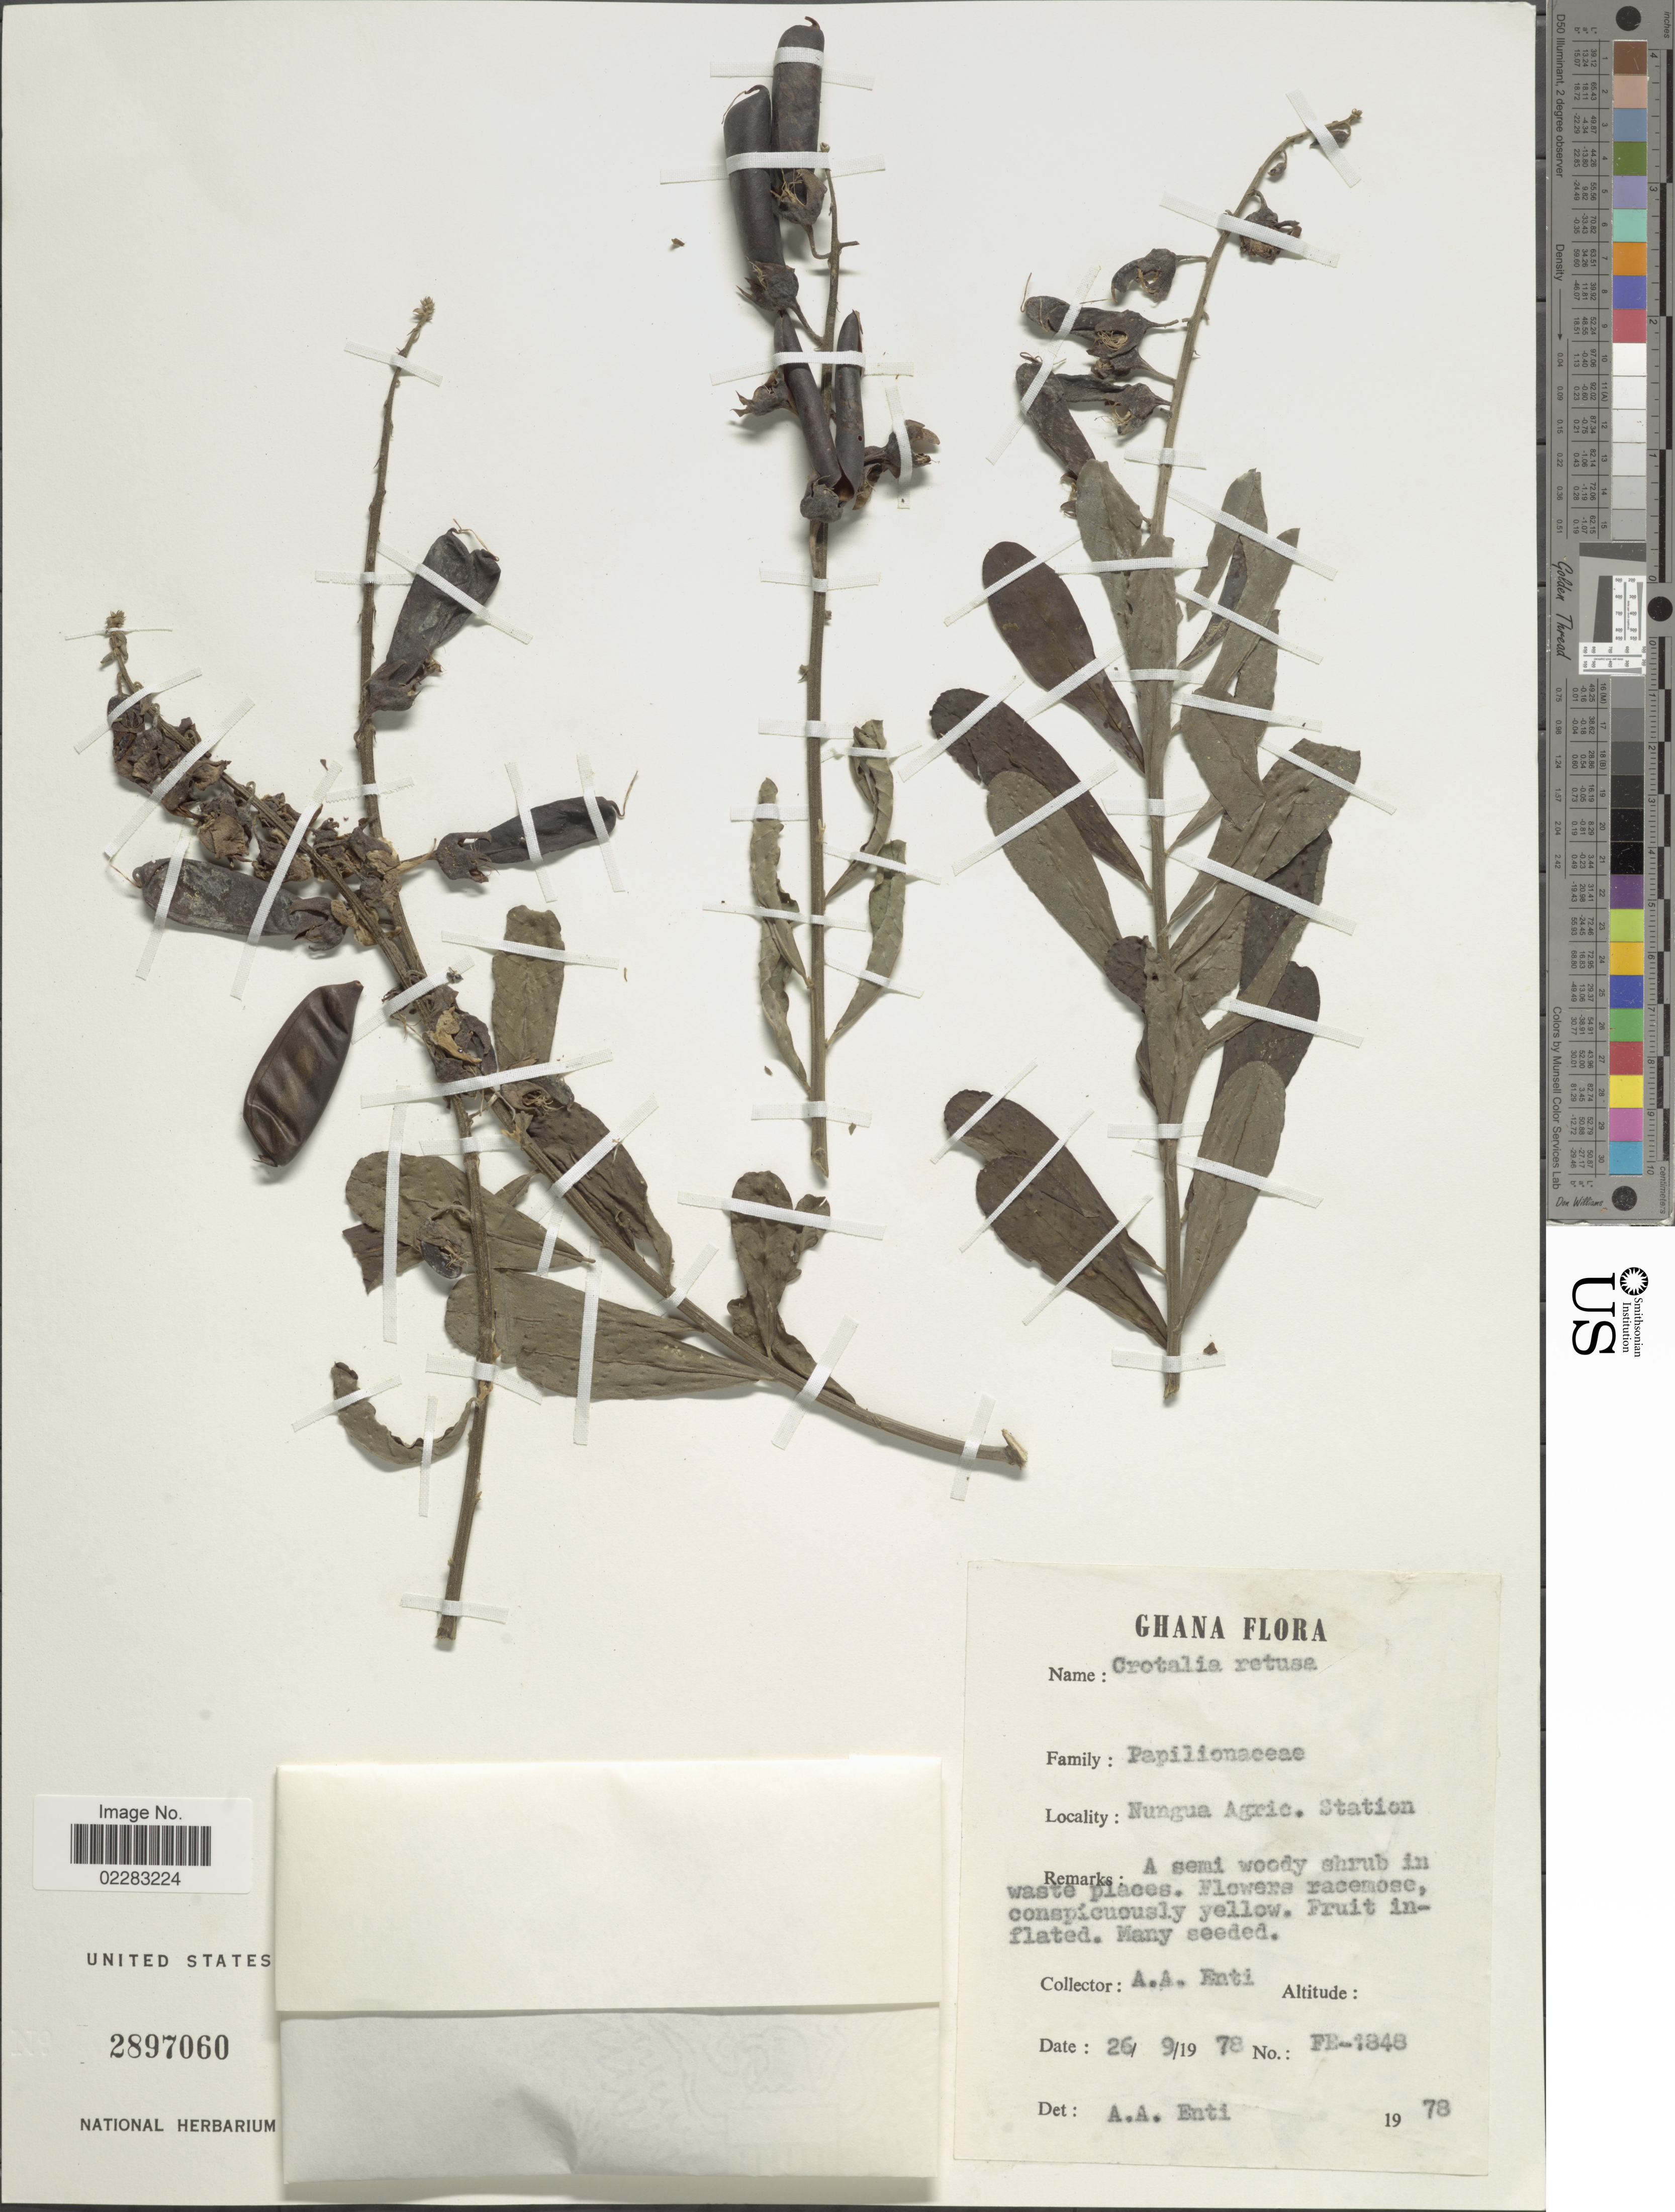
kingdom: Plantae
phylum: Tracheophyta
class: Magnoliopsida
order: Fabales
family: Fabaceae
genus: Crotalaria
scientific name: Crotalaria retusa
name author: L.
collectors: A. Enti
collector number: FE-1848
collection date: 1978-09-26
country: Ghana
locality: Nungua Agric. Station.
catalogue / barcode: US 2897060